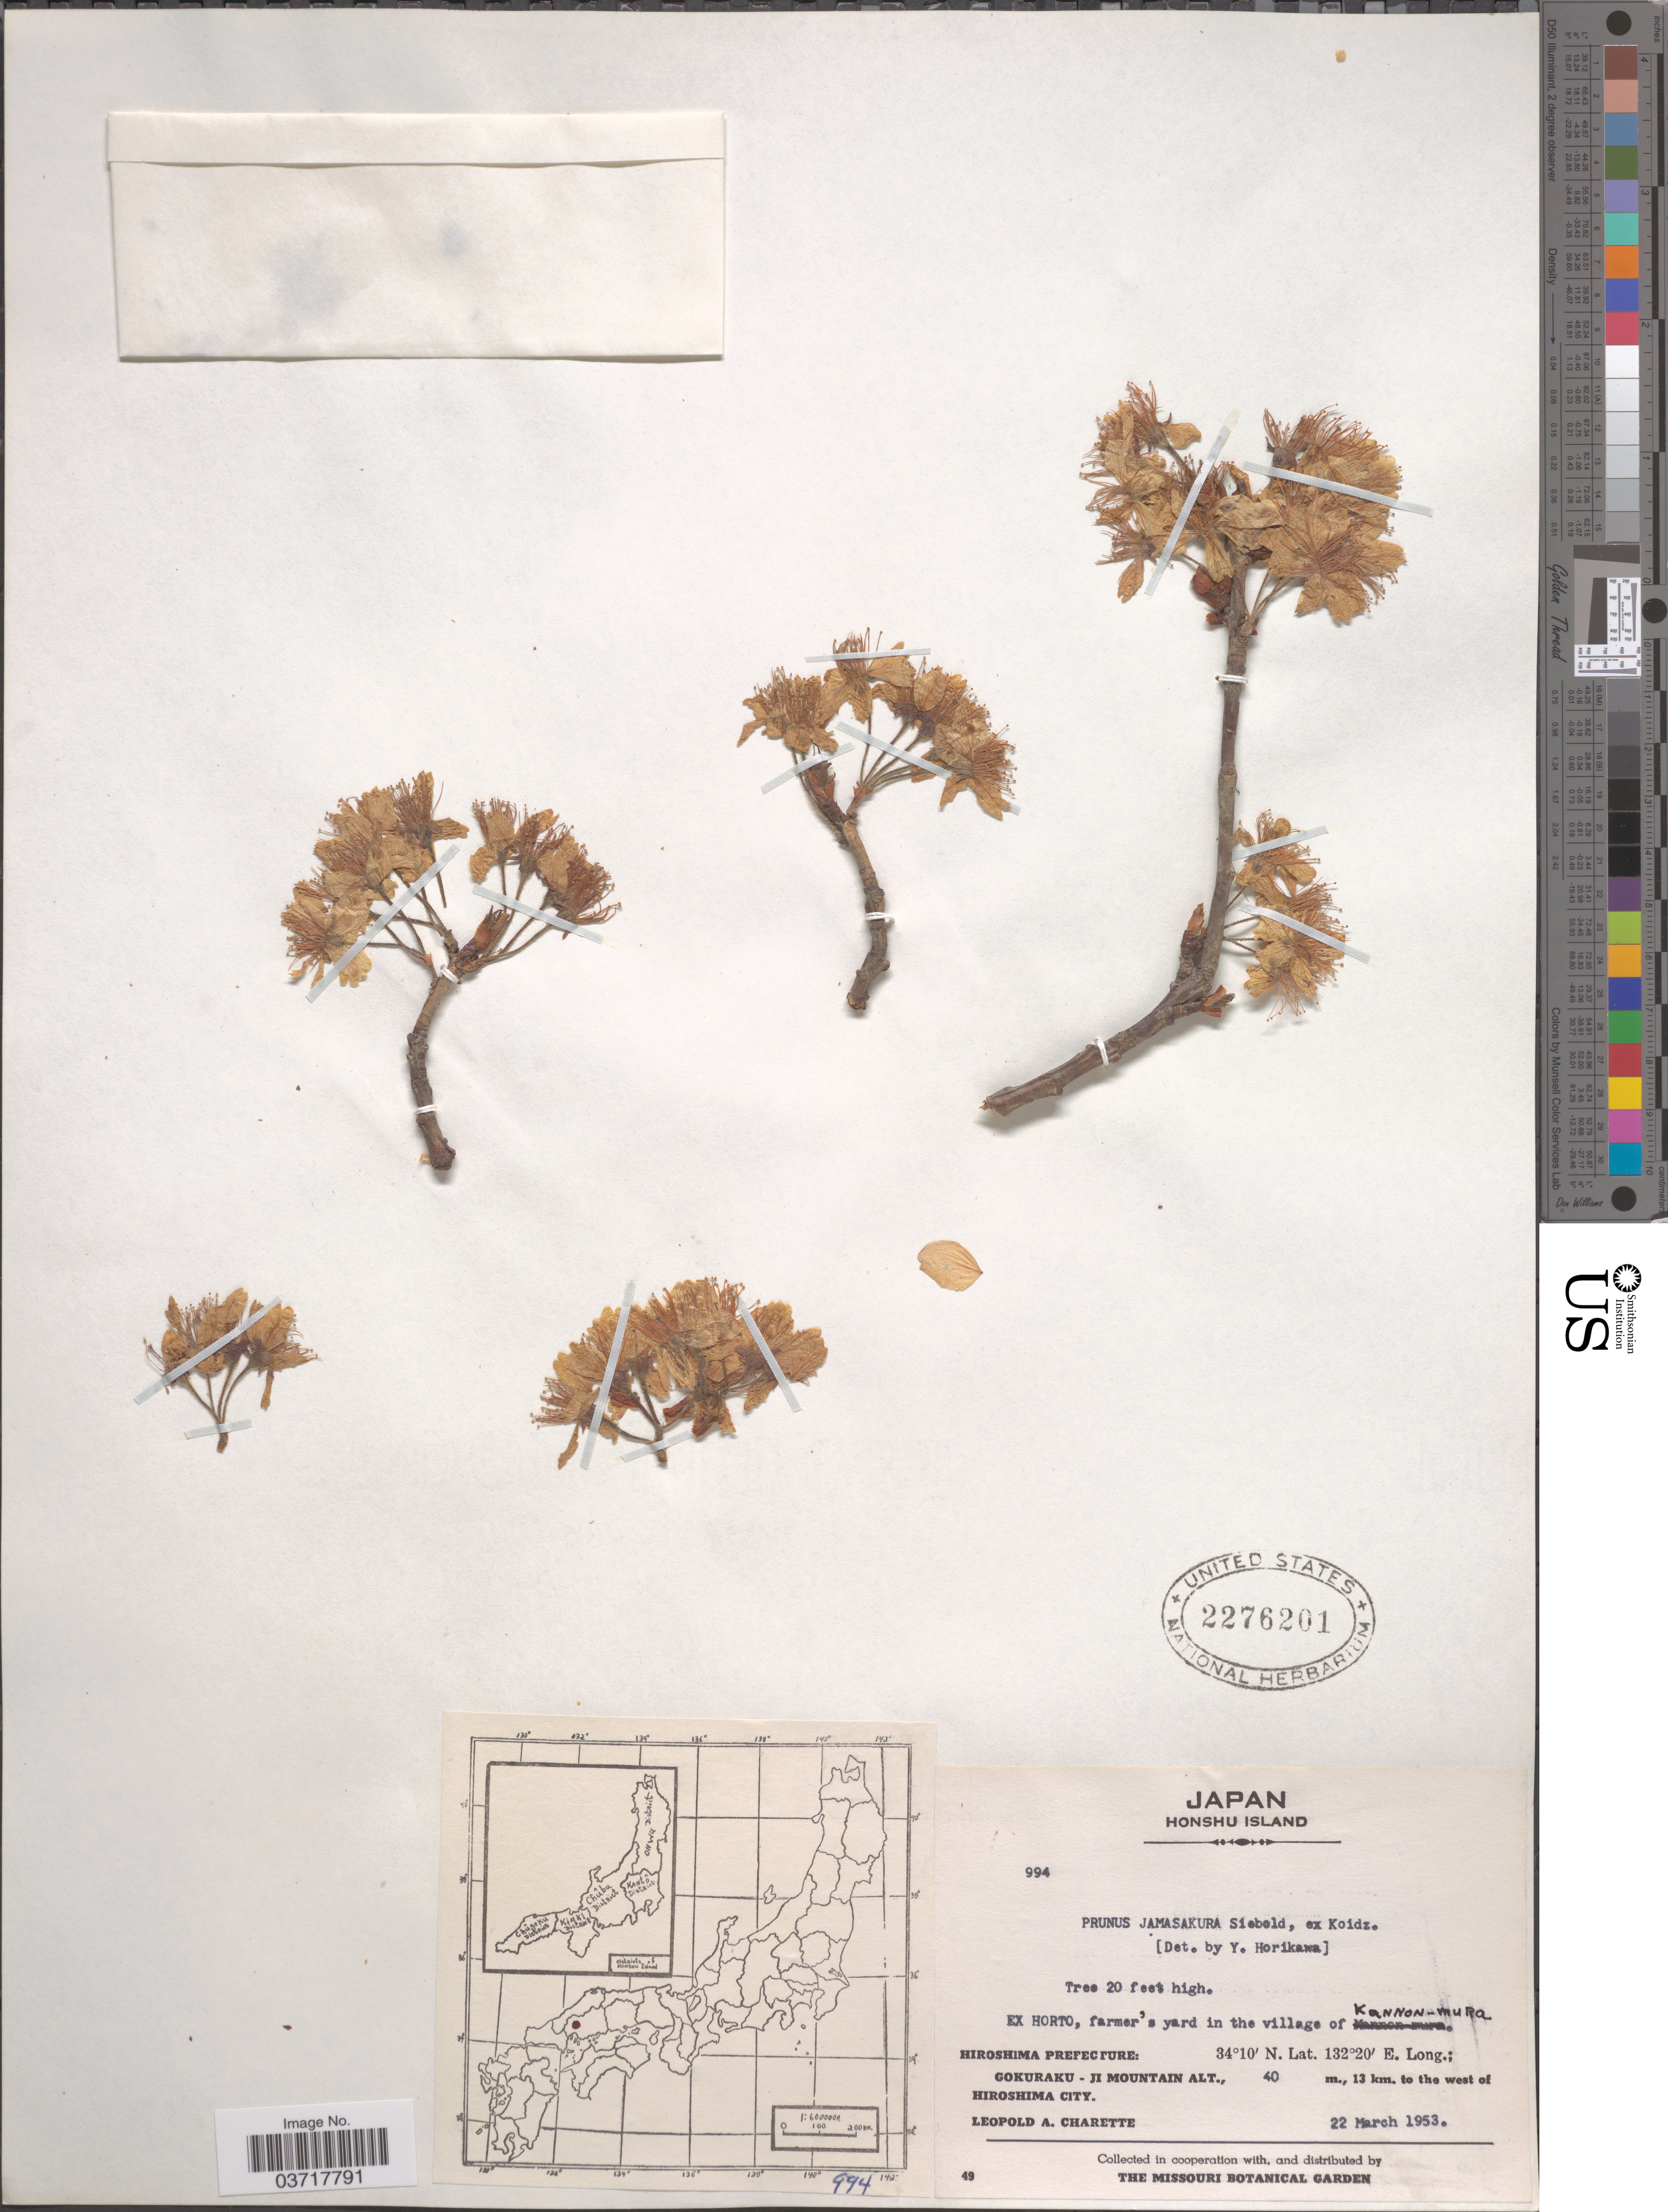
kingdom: Plantae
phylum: Tracheophyta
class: Magnoliopsida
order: Rosales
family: Rosaceae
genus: Prunus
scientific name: Prunus jamasakura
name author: Siebold ex Koidz.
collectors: L. A. Charette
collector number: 994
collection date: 1953-03-22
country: Japan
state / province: Hirosima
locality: Ex Horto, farmer's yard in the village of Kannon-mura. Hiroshima Prefecture: Gokuraku - ji Mountain, 13 km. to the west of Hiroshima City.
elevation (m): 40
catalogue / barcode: US 2276201